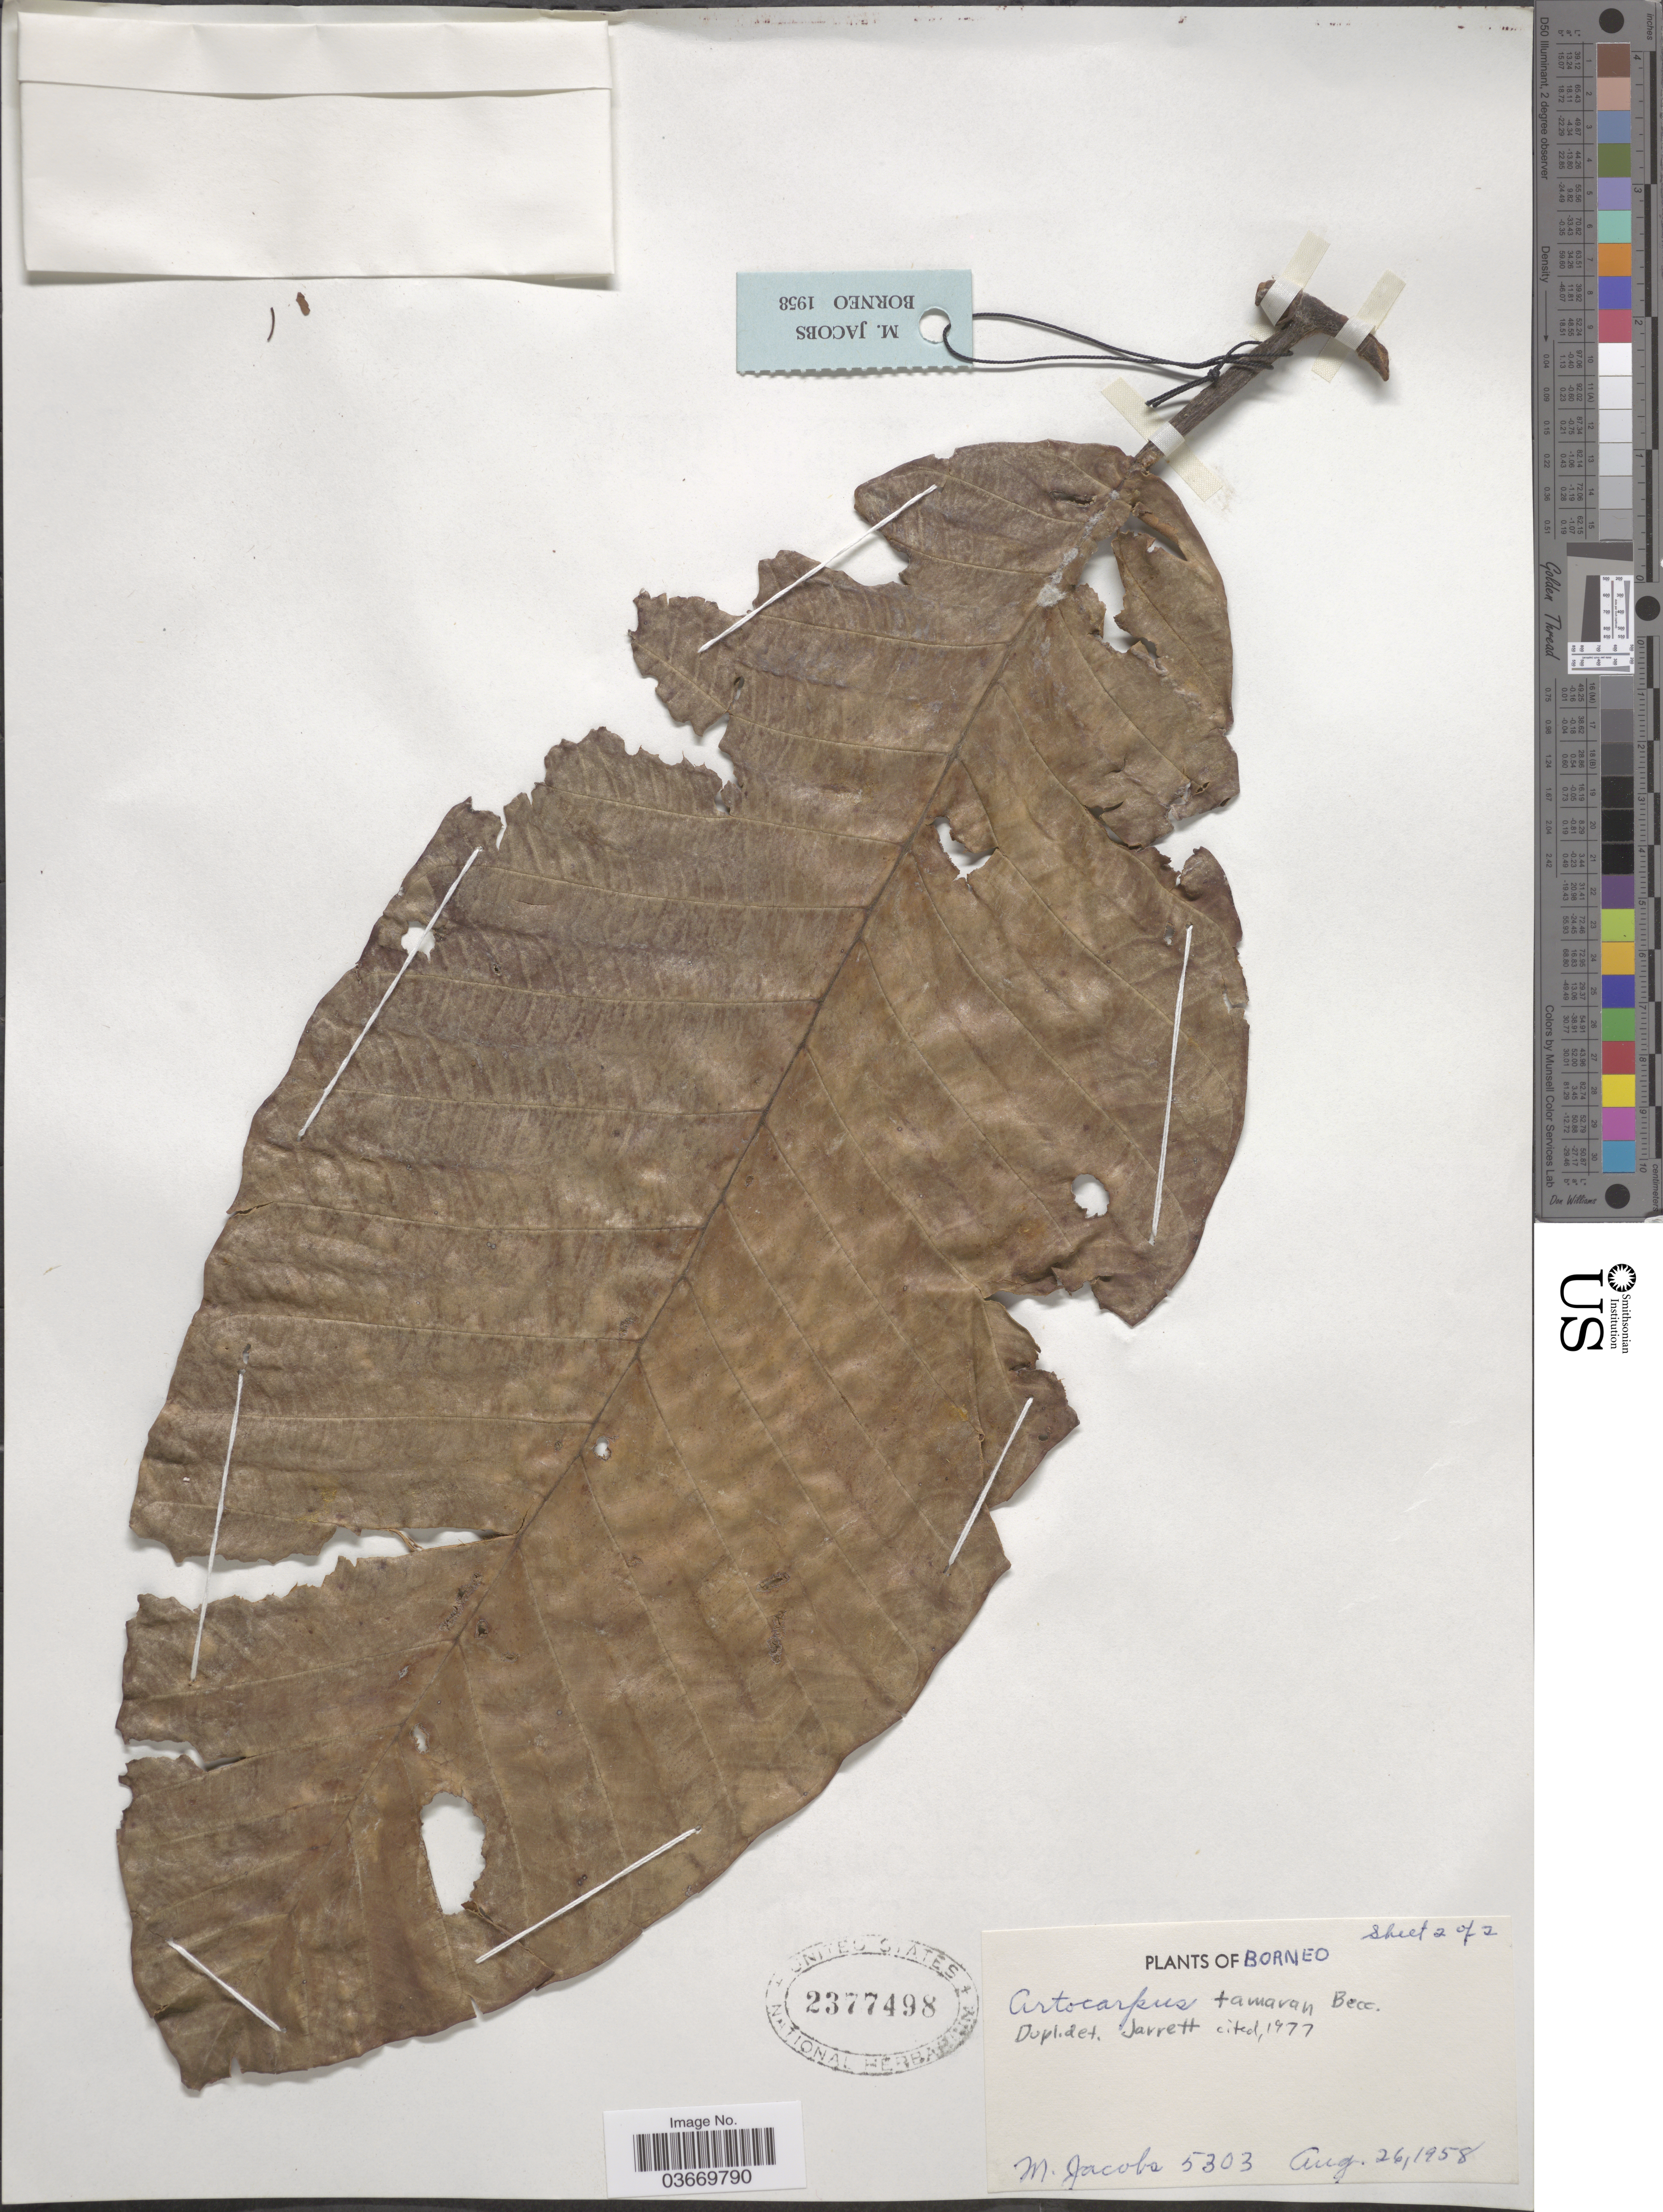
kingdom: Plantae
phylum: Tracheophyta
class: Magnoliopsida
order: Rosales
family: Moraceae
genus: Artocarpus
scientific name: Artocarpus tamaran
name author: Becc.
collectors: M. Jacobs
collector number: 5303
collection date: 1958-08-26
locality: Borneo.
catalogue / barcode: US 2377498